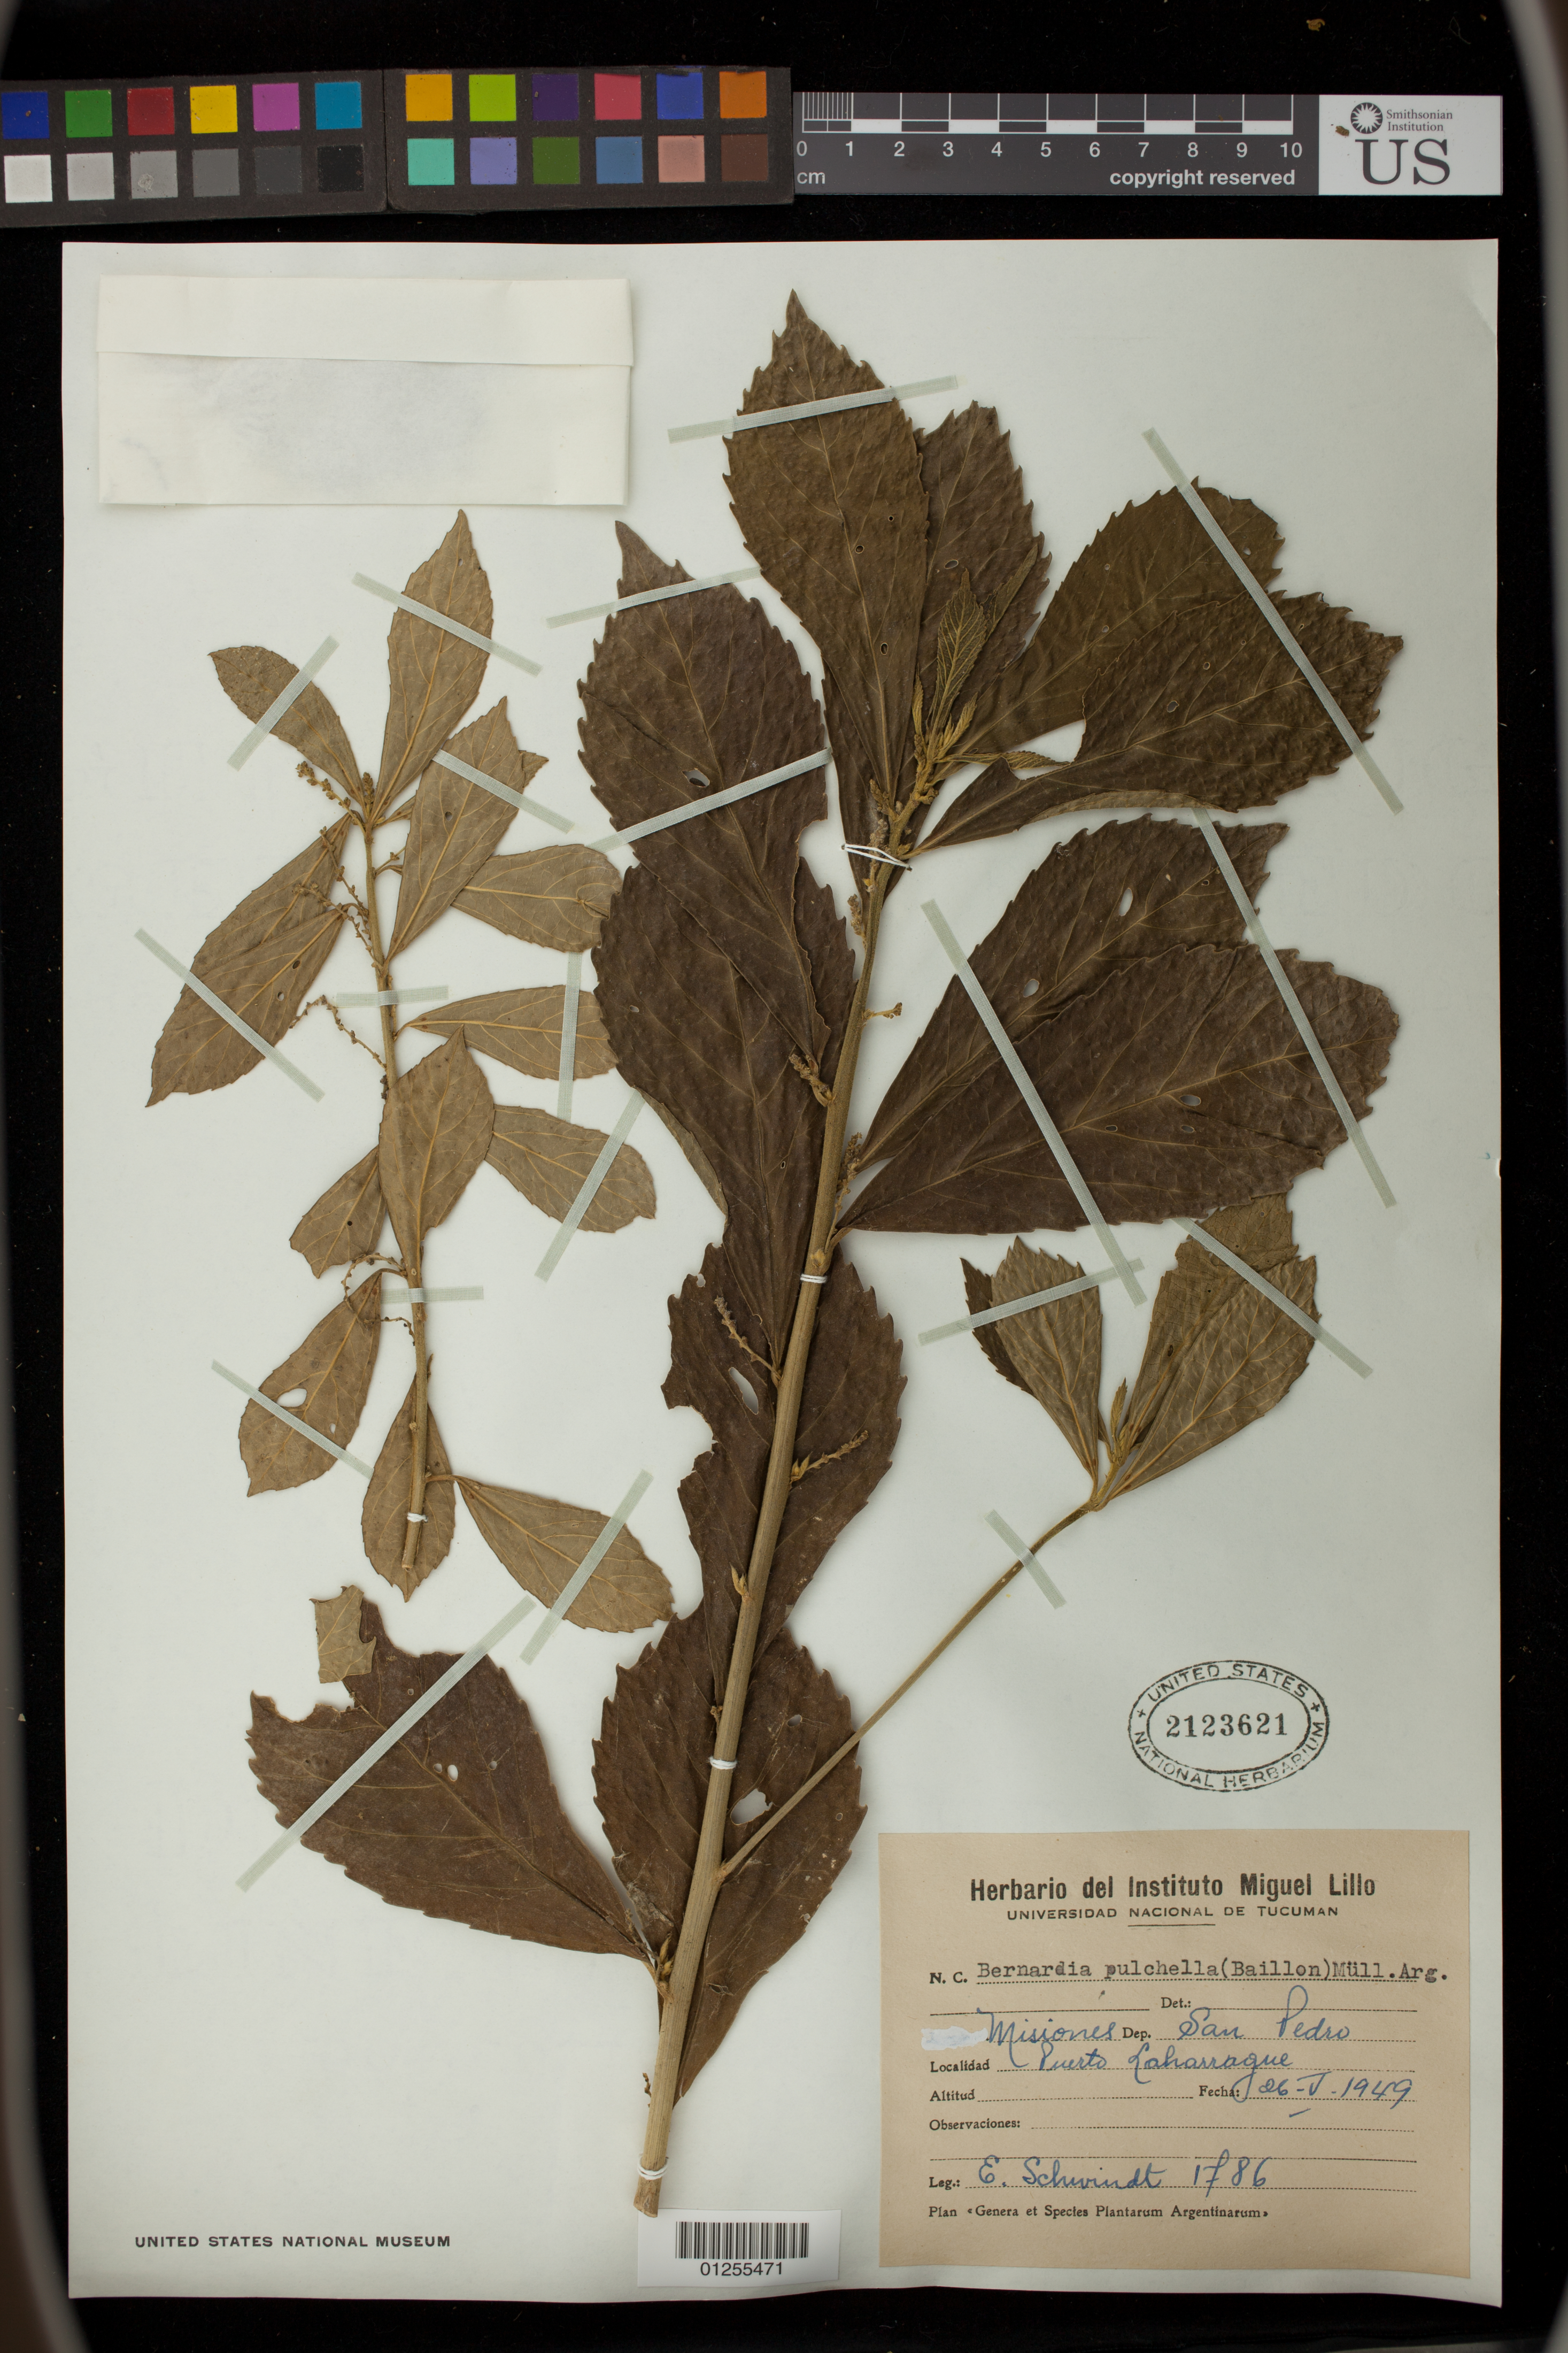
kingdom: Plantae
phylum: Tracheophyta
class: Magnoliopsida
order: Malpighiales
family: Euphorbiaceae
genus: Bernardia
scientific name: Bernardia pulchella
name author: (Baill.) Müll. Arg.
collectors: E. Schwindt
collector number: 1786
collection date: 1949-05-26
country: Argentina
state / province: Misiones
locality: San Pedro; Puerto Laharrague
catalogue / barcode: US 2123621